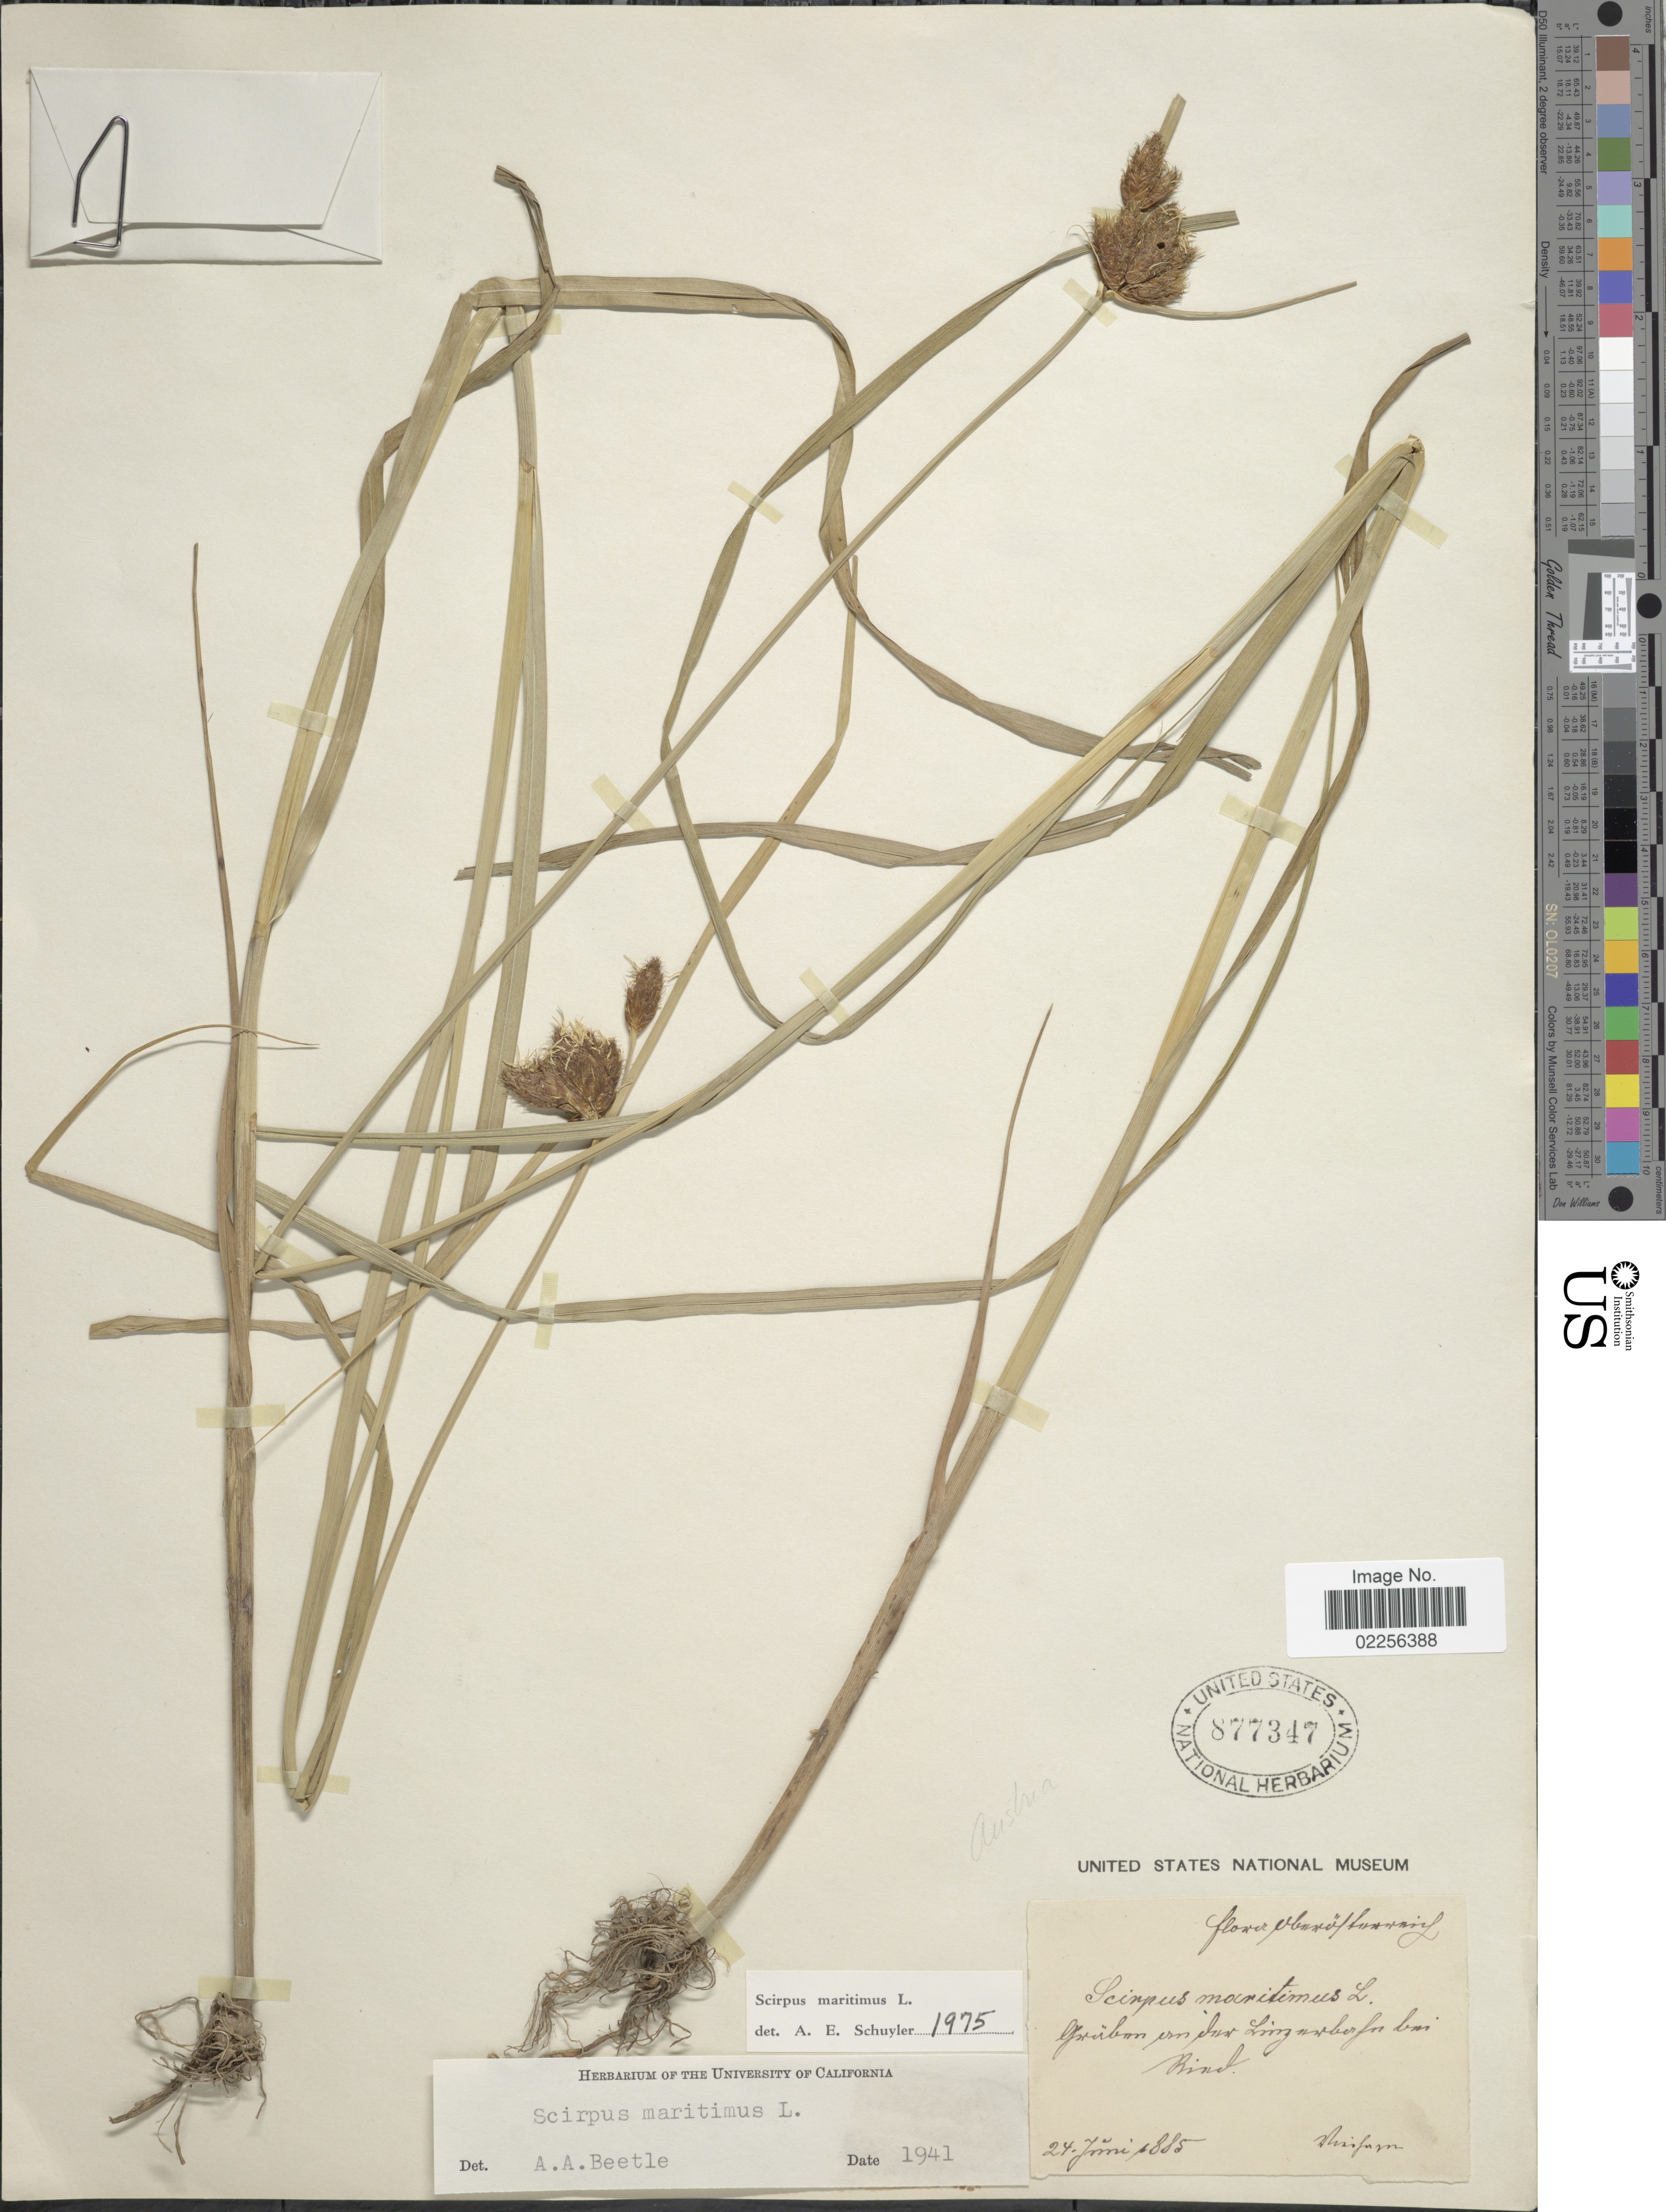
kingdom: Plantae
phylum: Tracheophyta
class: Liliopsida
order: Poales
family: Cyperaceae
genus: Bolboschoenus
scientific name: Bolboschoenus maritimus subsp. maritimus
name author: (L.) Palla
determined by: Strong, Mark T., (BOT), Smithsonian Institution - National Museum of Natural History (UNITED STATES)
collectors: F. Vierhapper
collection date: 1885-06-24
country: Austria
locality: Gräben an der Linzerbahn bei Ried.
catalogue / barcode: US 877347